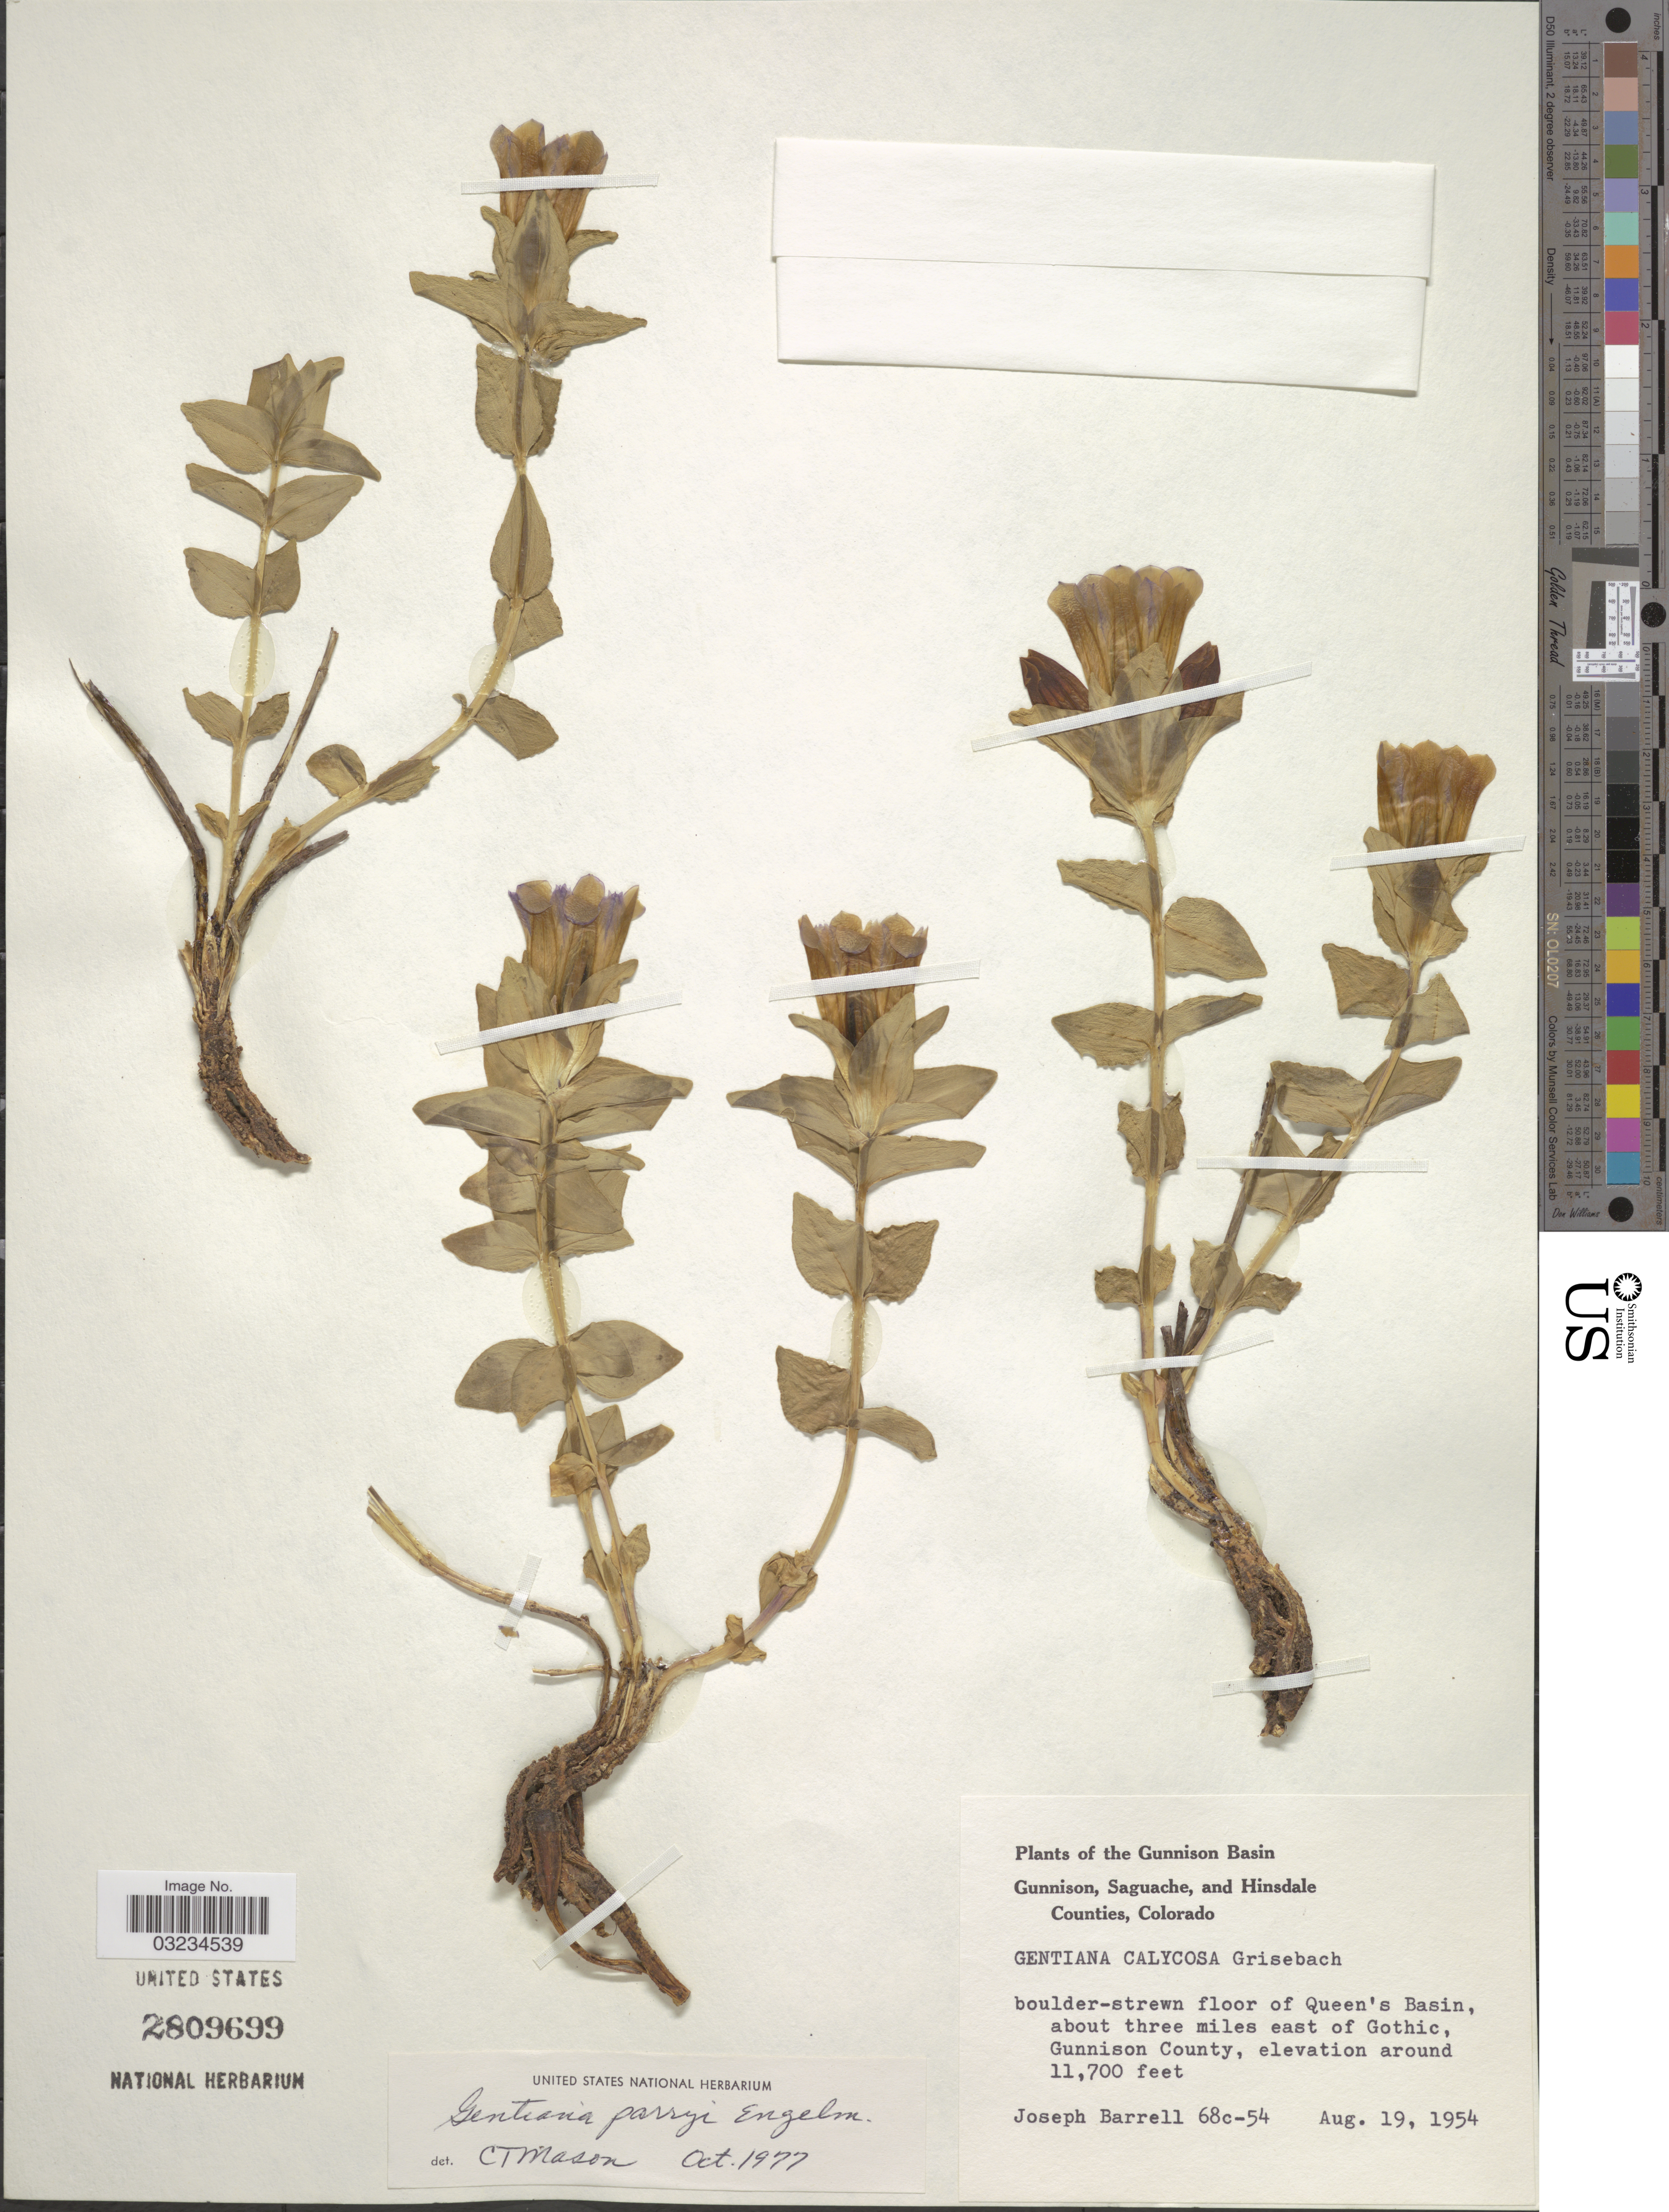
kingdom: Plantae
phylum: Tracheophyta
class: Magnoliopsida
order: Gentianales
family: Gentianaceae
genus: Gentiana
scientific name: Gentiana parryi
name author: Engelm.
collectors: J. Barrell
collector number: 68c-54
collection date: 1954-08-19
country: United States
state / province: Colorado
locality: Gunnison Basin. Boulder-strewn floor of Queen's Basin, about three miles east of Gothic, Gunnison County.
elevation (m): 3566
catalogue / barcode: US 2809699